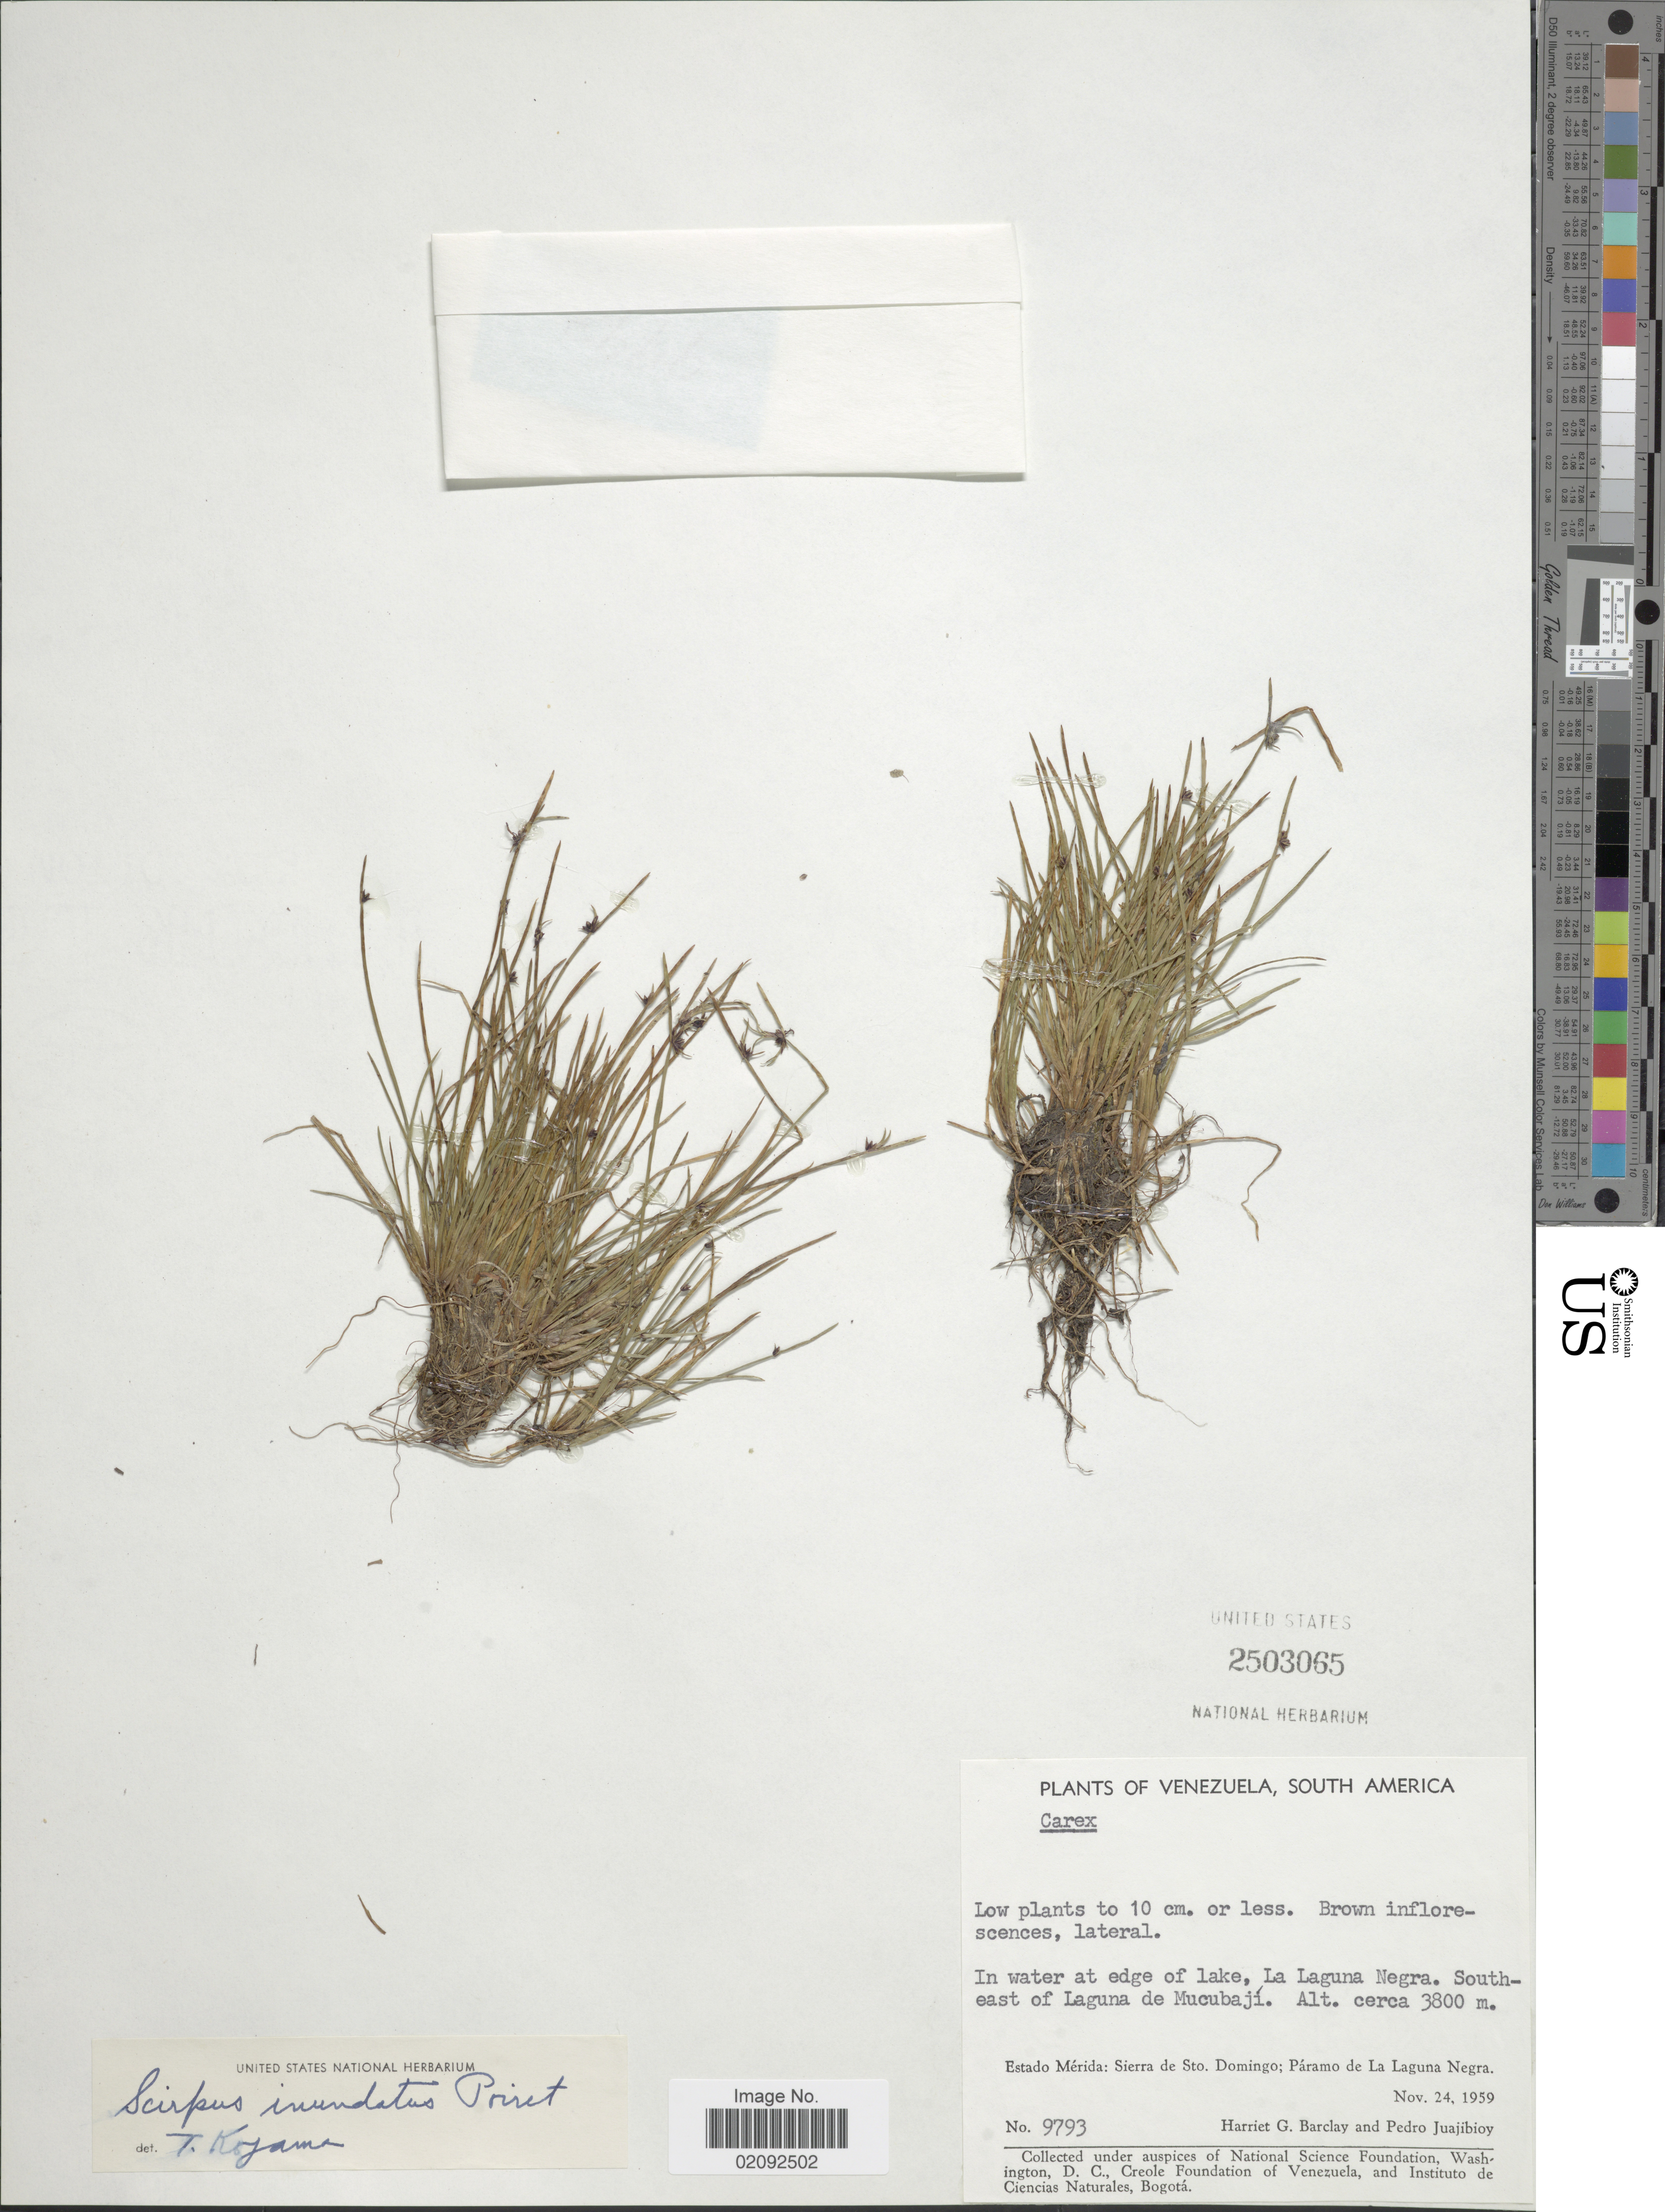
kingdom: Plantae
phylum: Tracheophyta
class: Liliopsida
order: Poales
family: Cyperaceae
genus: Isolepis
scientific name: Isolepis nigricans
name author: Kunth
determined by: Strong, Mark T., (BOT), Smithsonian Institution - National Museum of Natural History (UNITED STATES)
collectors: H. G. Barclay & P. Juajibioy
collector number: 9793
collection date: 1959-11-24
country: Venezuela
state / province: Mérida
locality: In water at edge of lake, La Laguna Negra, Southeast of Laguna de Mucubaji, Sierra de Sto. Domingo; Paramo de La Laguna Negra.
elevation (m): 3800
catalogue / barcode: US 2503065